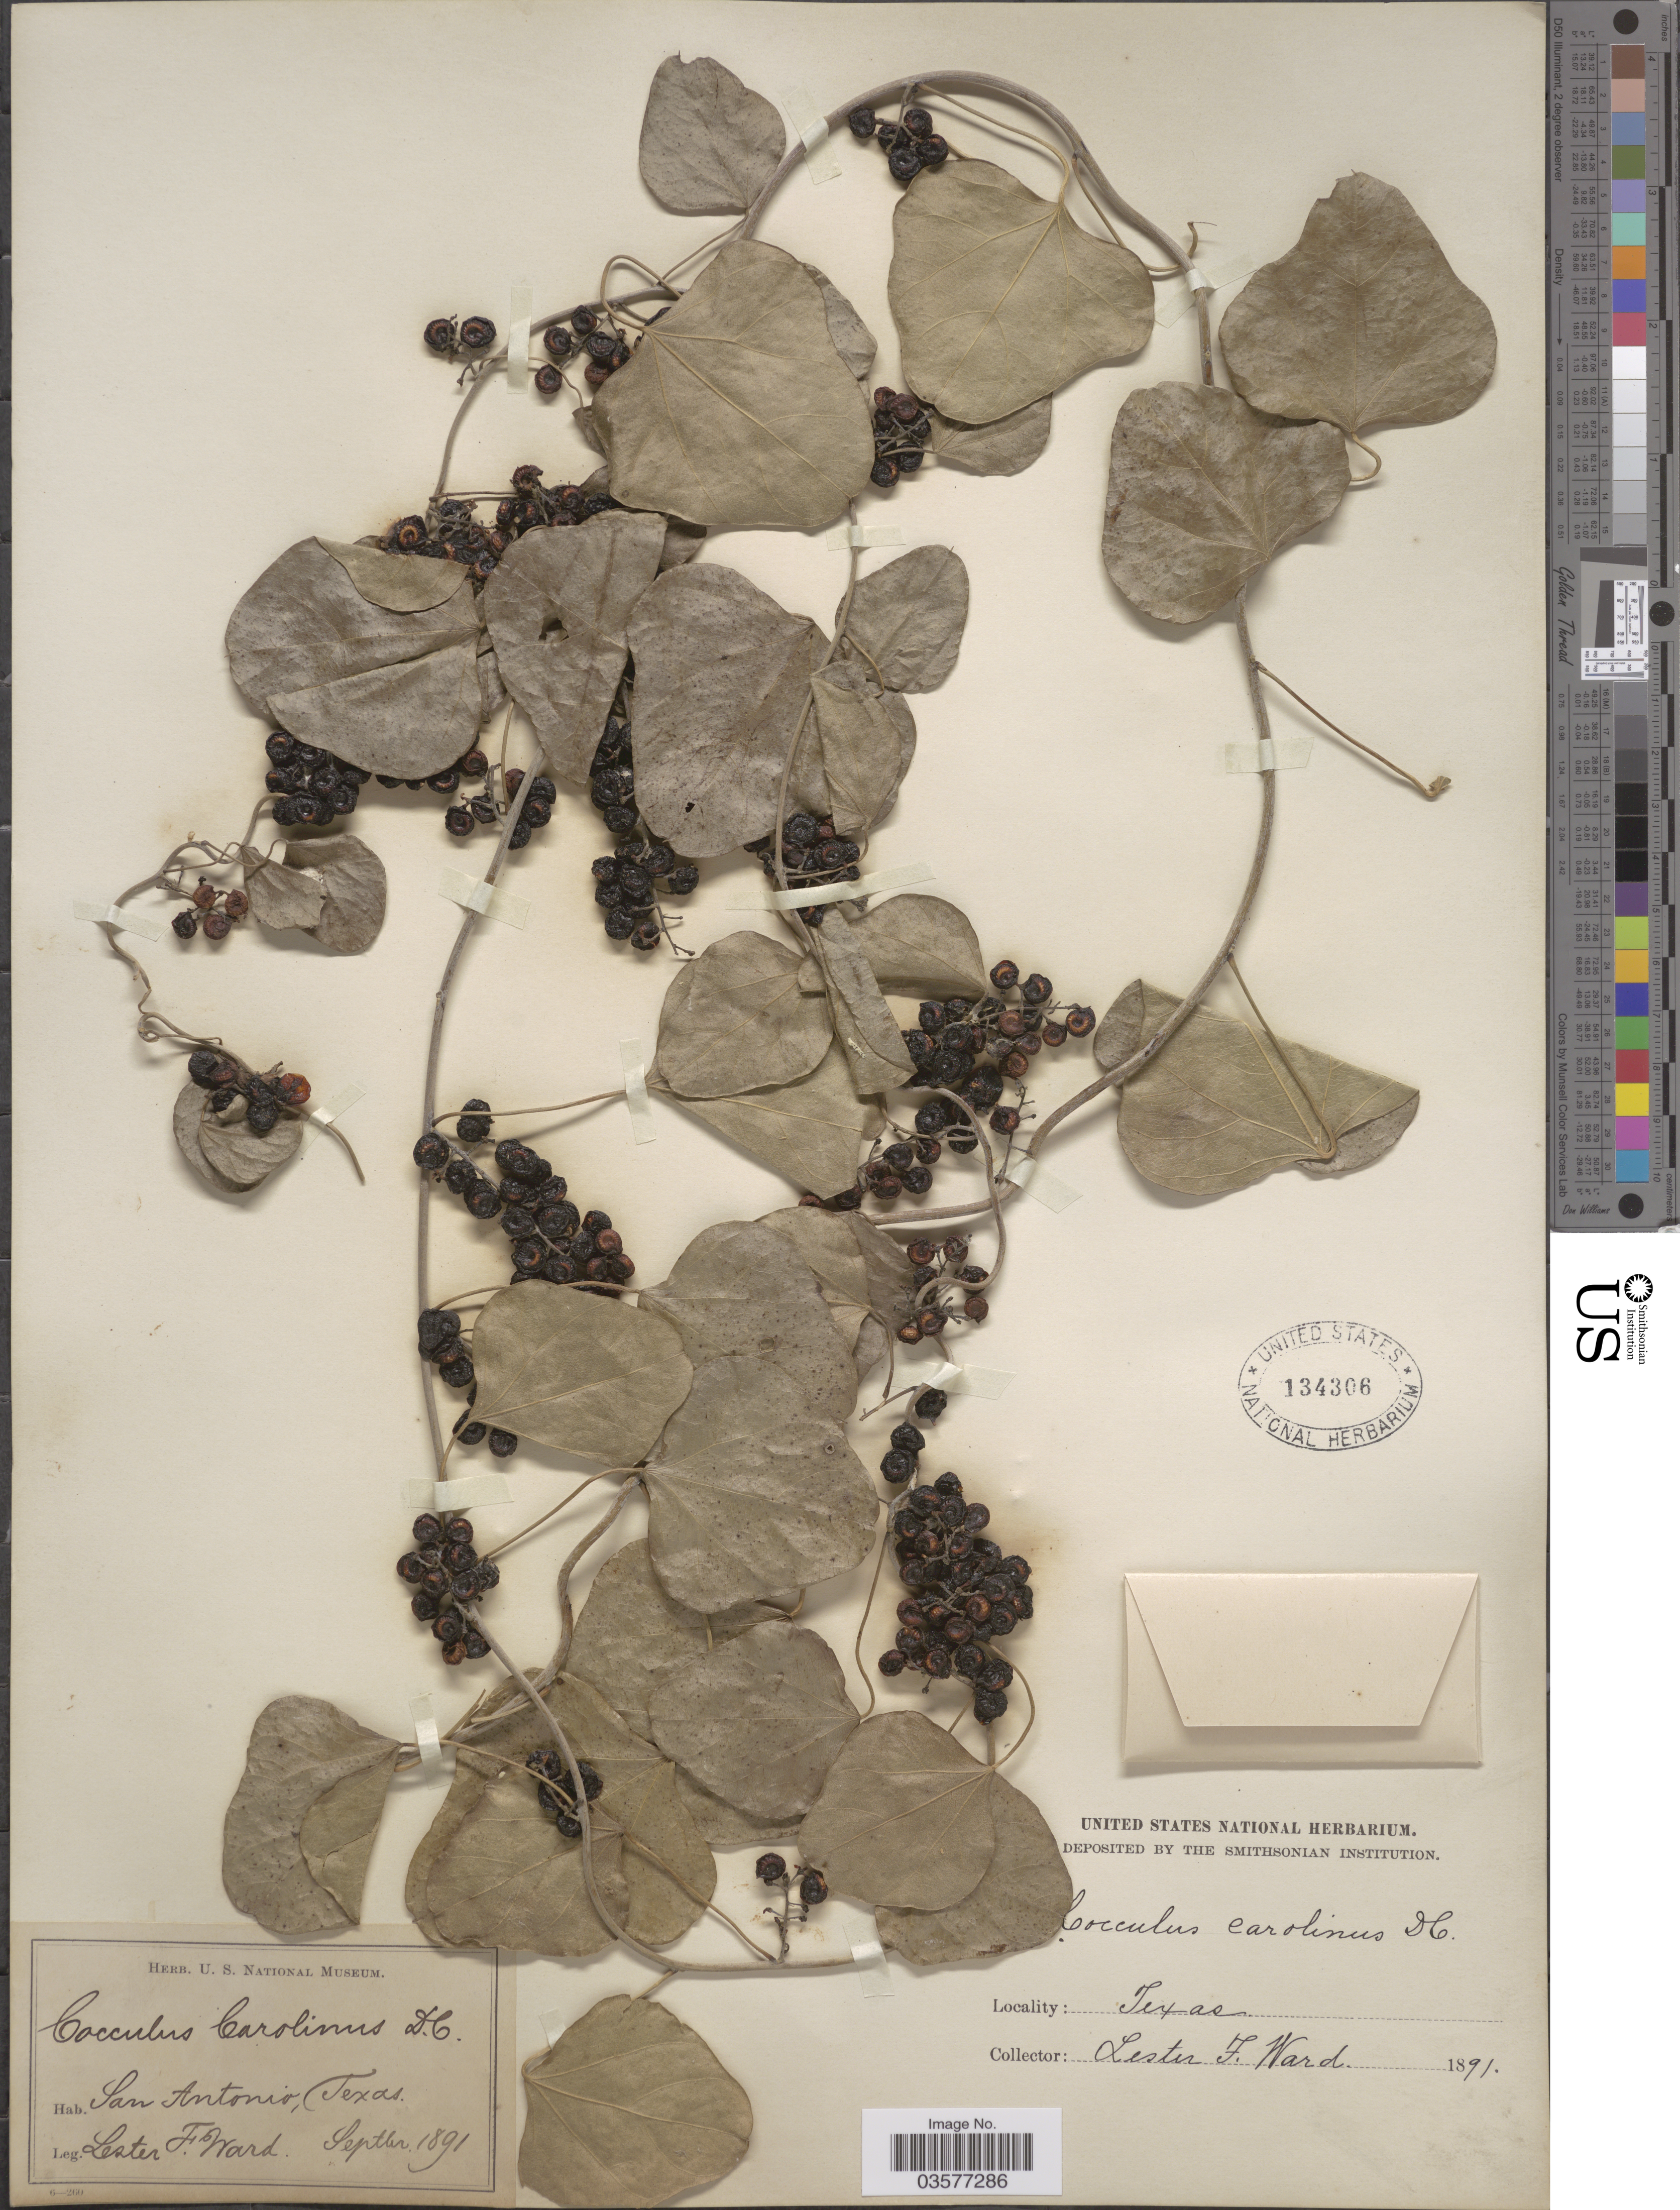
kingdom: Plantae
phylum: Tracheophyta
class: Magnoliopsida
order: Ranunculales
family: Menispermaceae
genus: Cocculus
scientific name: Cocculus carolinus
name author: (L.) DC.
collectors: L. F. Ward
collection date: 1891-09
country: United States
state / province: Texas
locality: San Antonio.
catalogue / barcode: US 134306